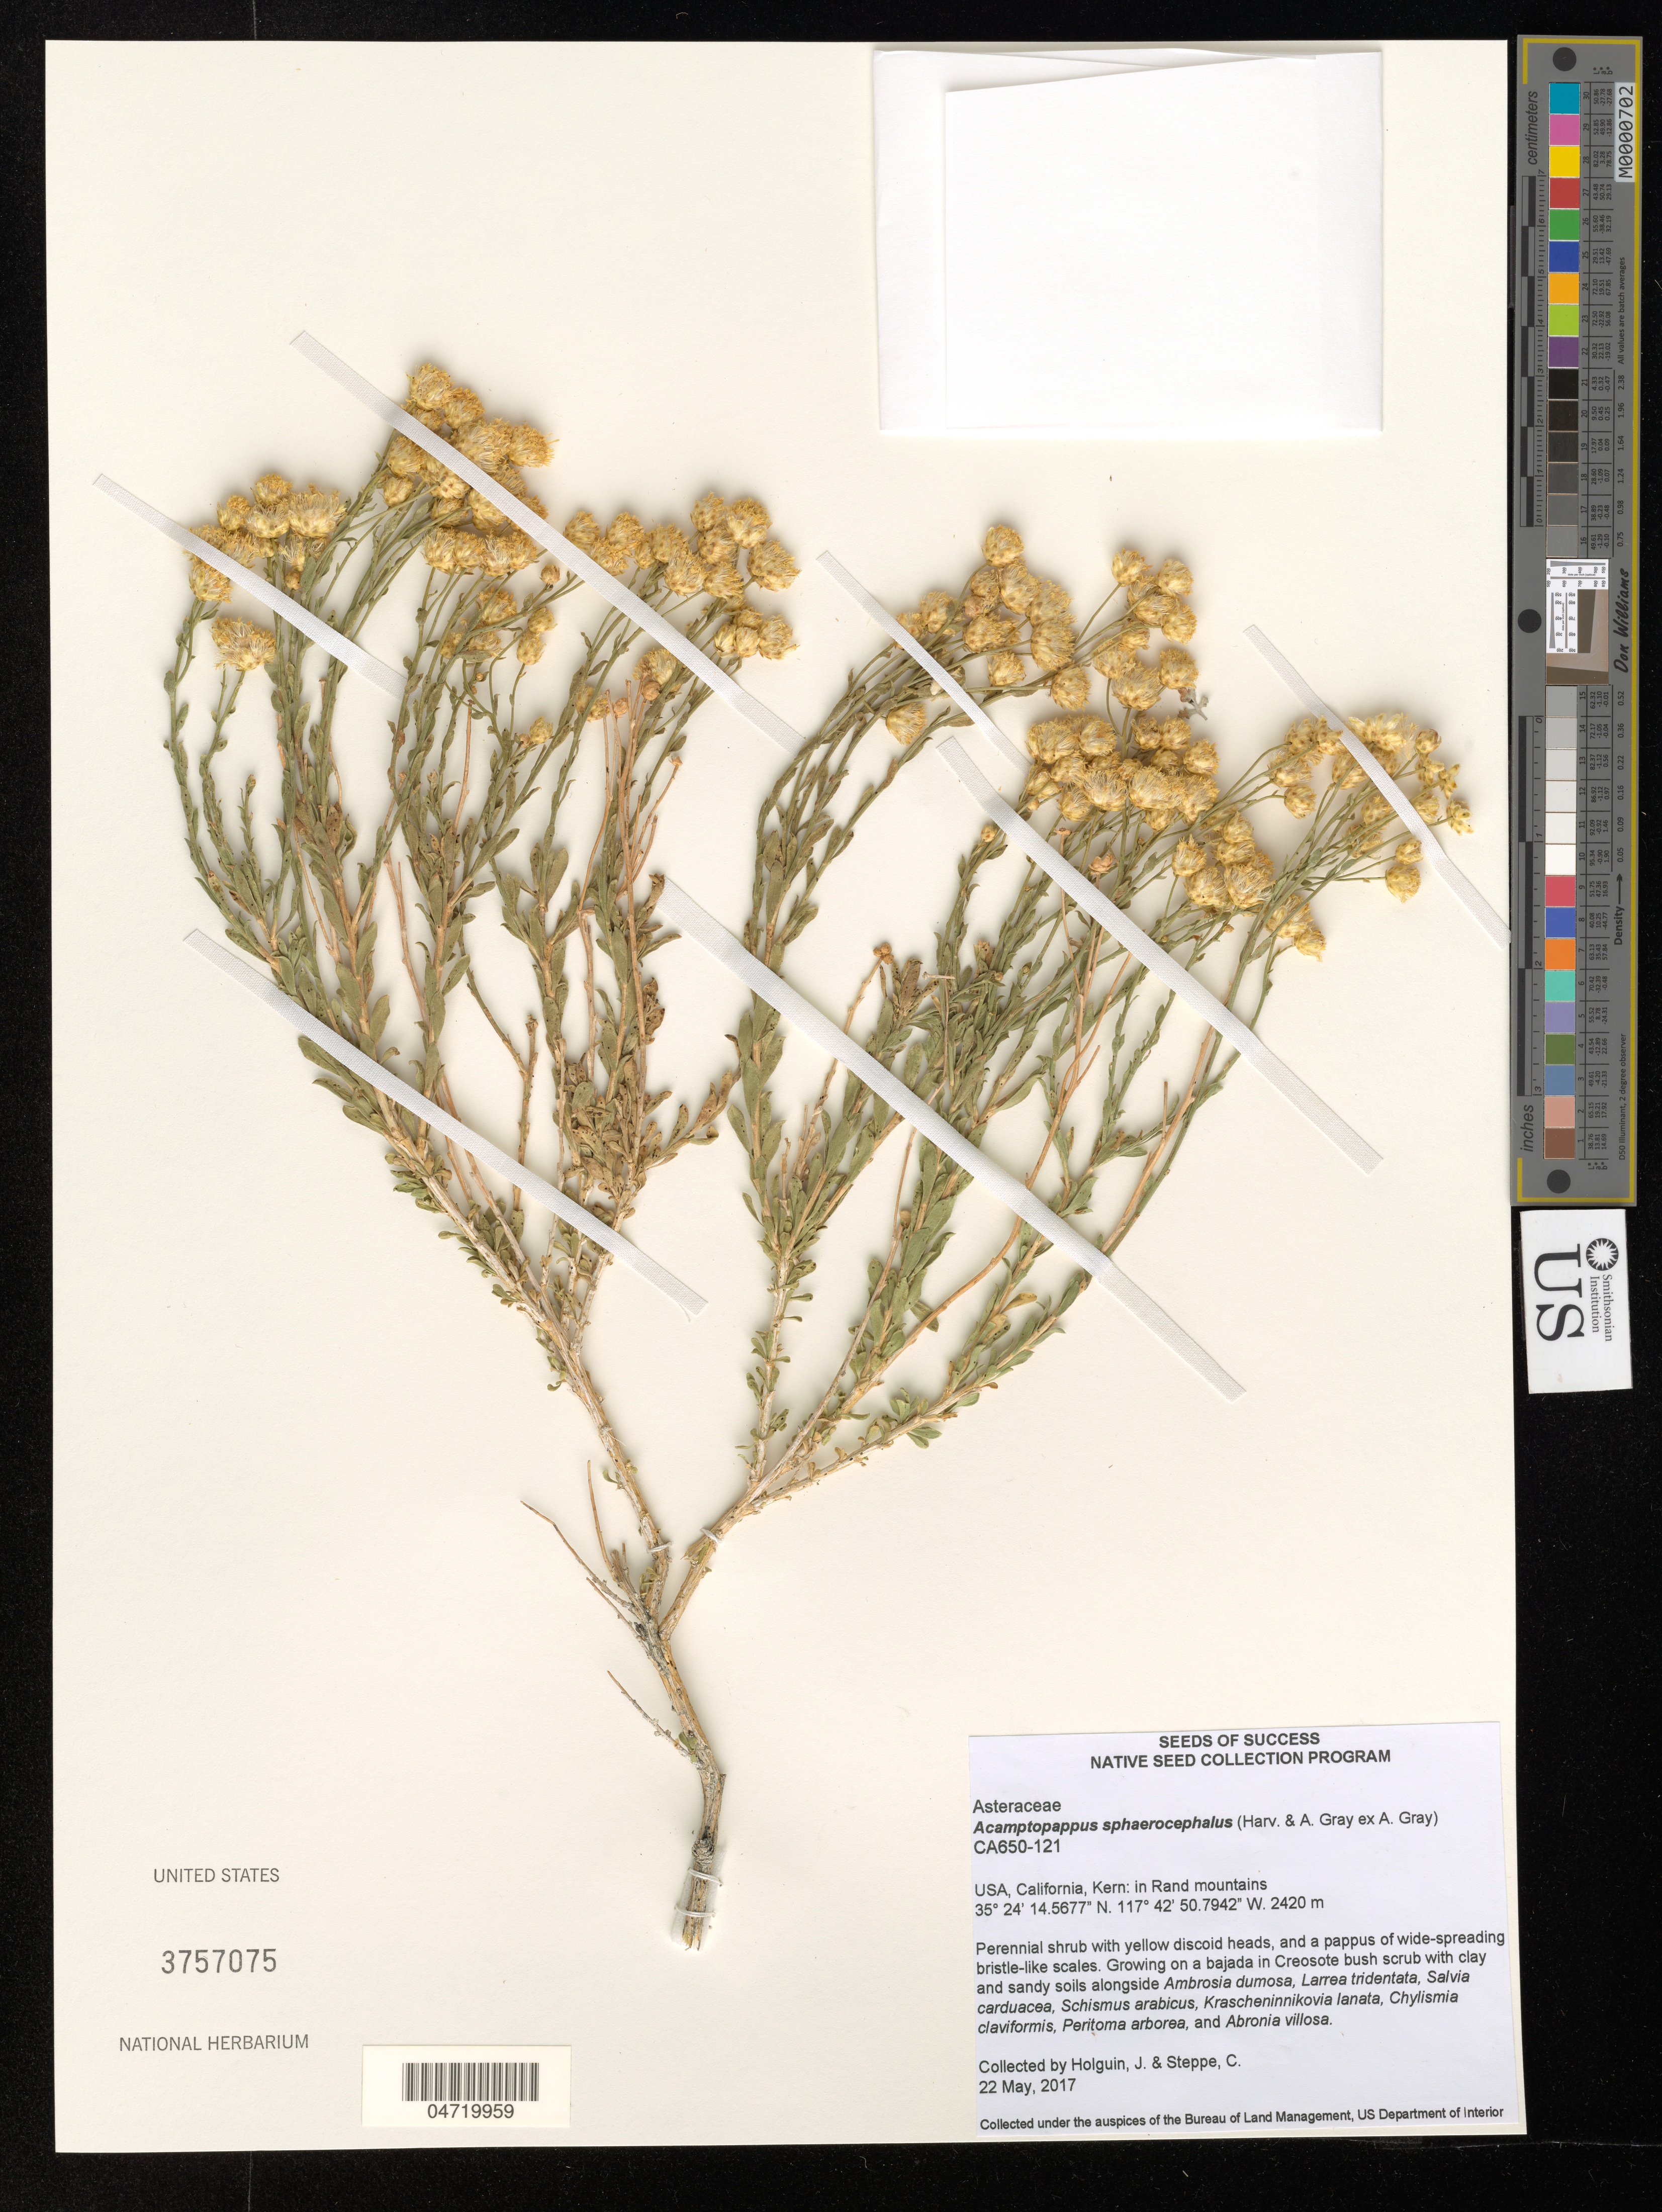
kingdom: Plantae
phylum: Tracheophyta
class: Magnoliopsida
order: Asterales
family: Asteraceae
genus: Acamptopappus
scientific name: Acamptopappus sphaerocephalus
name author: A. Gray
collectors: J. Holguin & C. Steppe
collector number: CA650-121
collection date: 2017-05-22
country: United States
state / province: California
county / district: Kern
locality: Kern: in Rand mountains.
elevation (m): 2420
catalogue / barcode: US 3757075